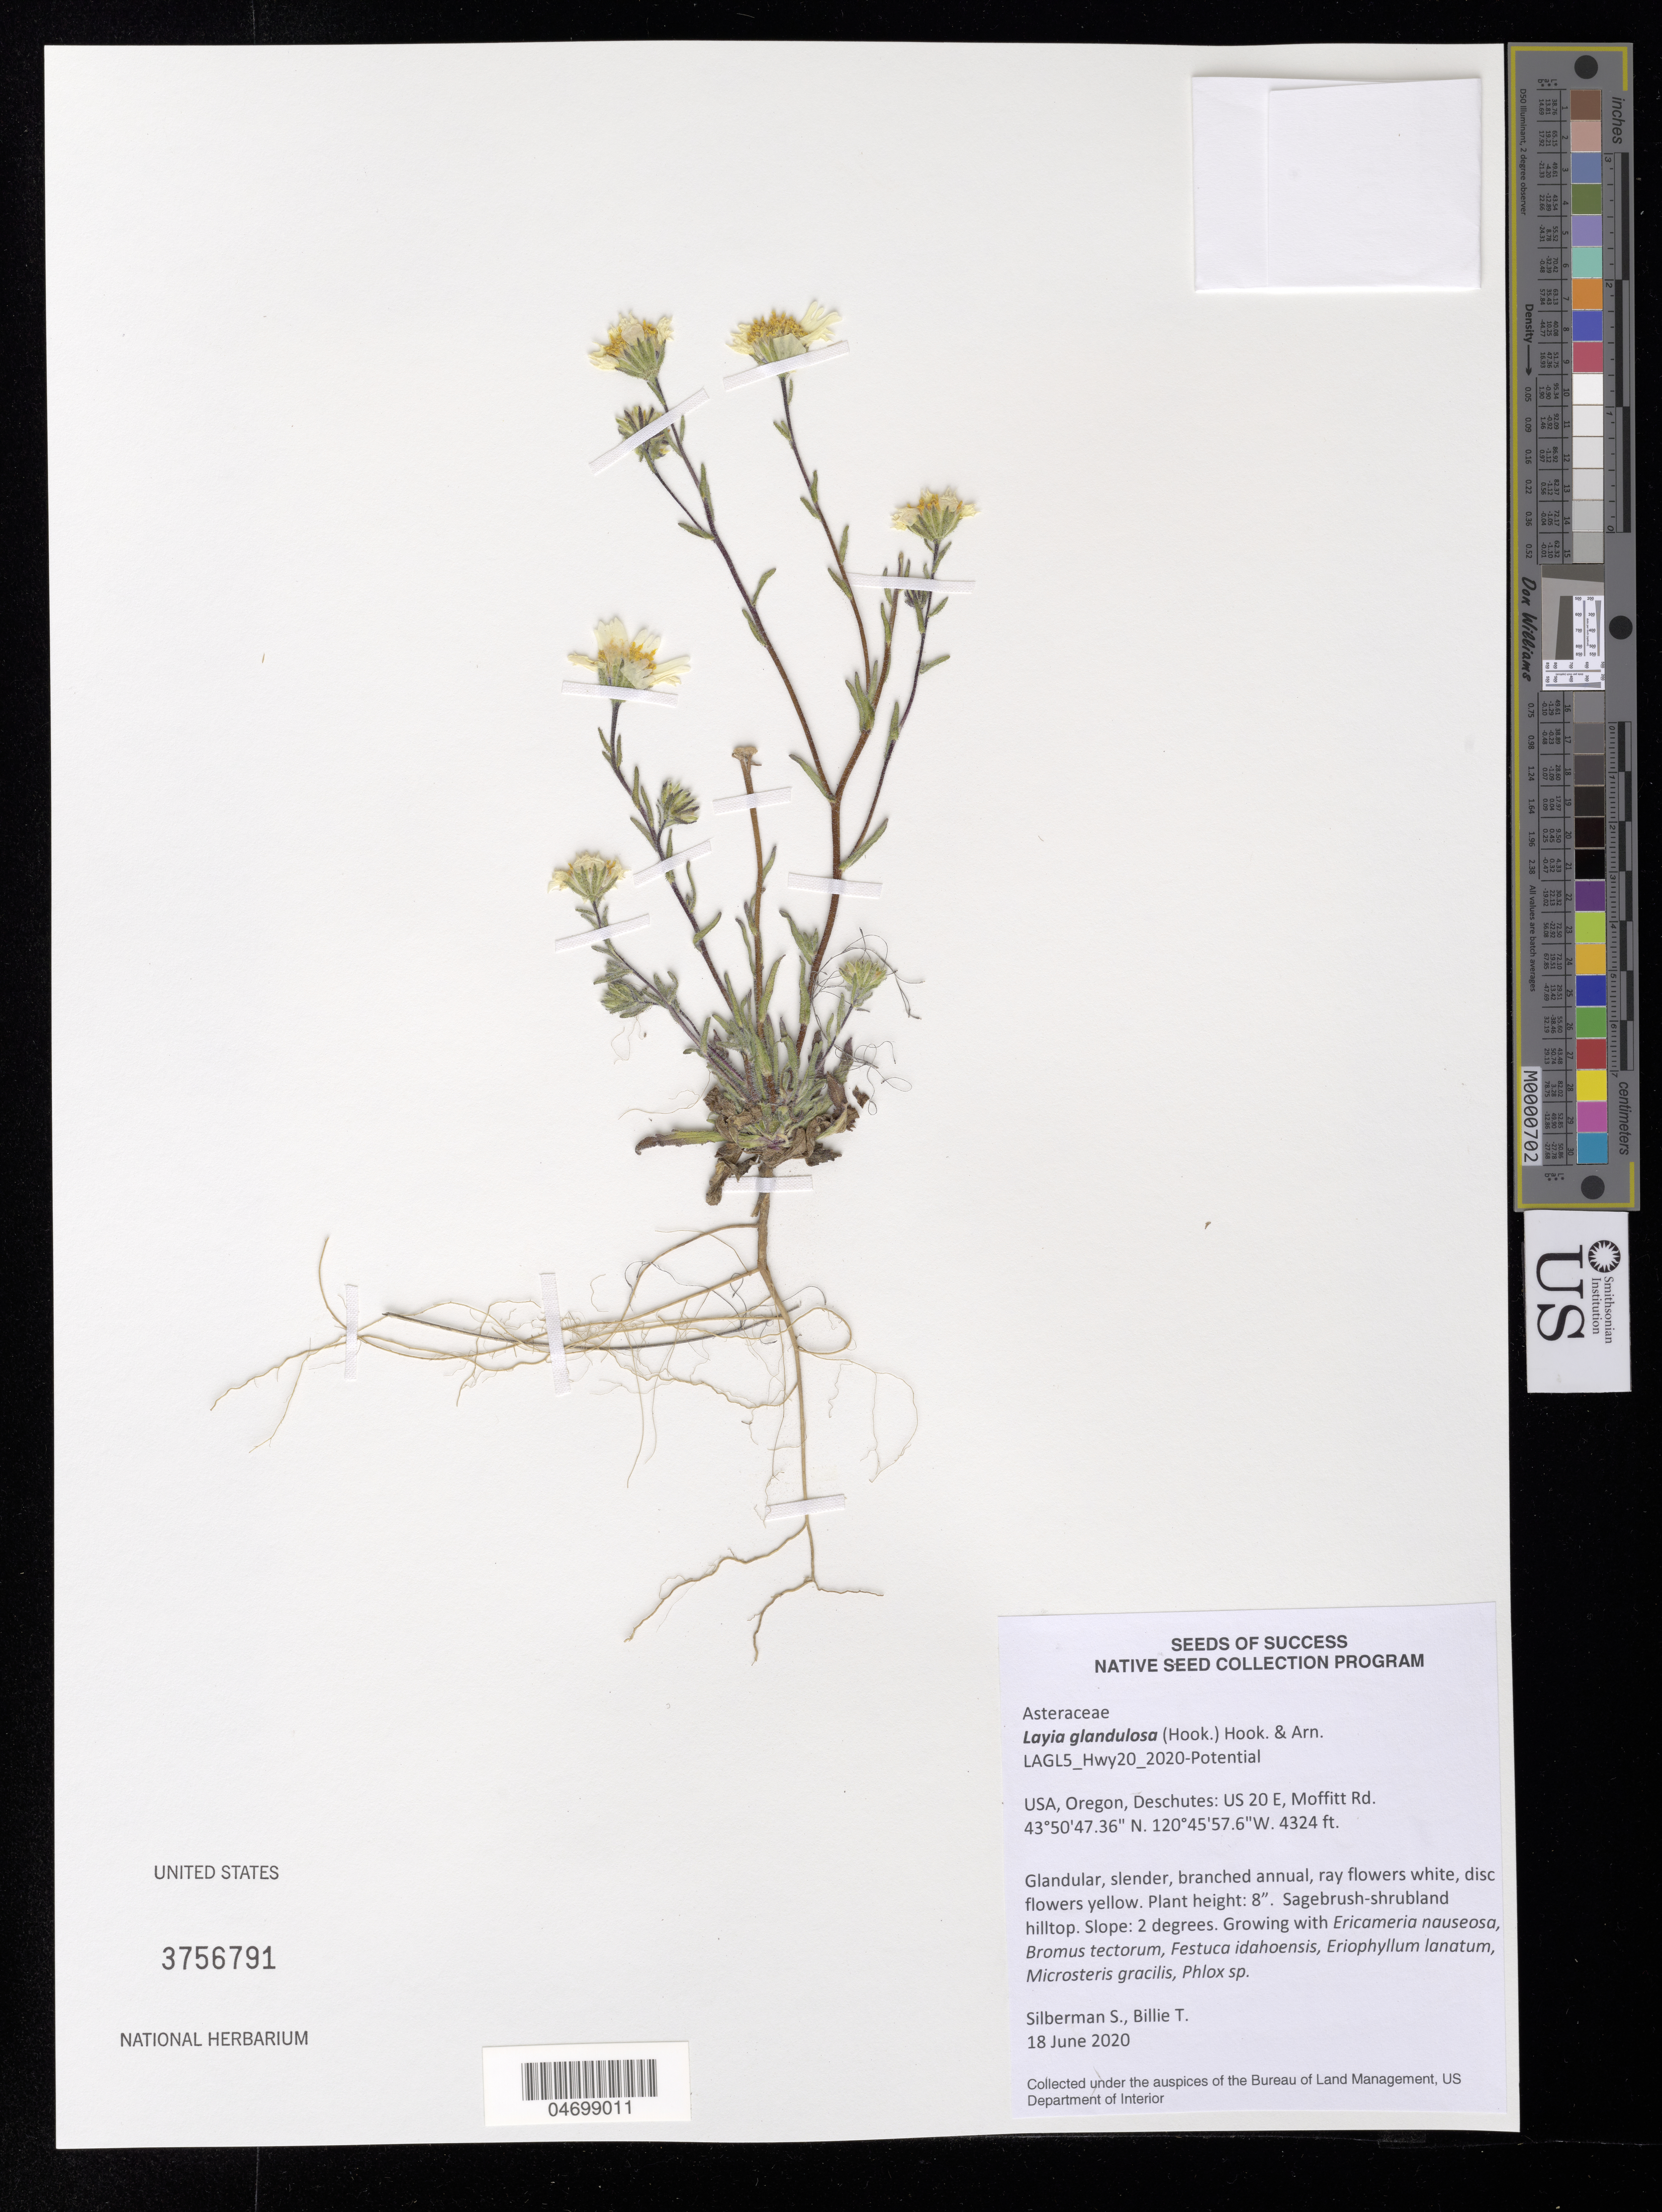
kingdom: Plantae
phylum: Tracheophyta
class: Magnoliopsida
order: Asterales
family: Asteraceae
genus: Layia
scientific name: Layia glandulosa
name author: (D.D. Keck) Hoover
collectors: S. Silberman & T. Billie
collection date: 2020-06-18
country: United States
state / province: Oregon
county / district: Deschutes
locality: US 20 E, Moffit Road.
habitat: Sagebrush- shrubland hilltop. With Bromus tectorum, Microsteris gracilis, Phlox sp., etc.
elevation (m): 1318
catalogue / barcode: US 3756791